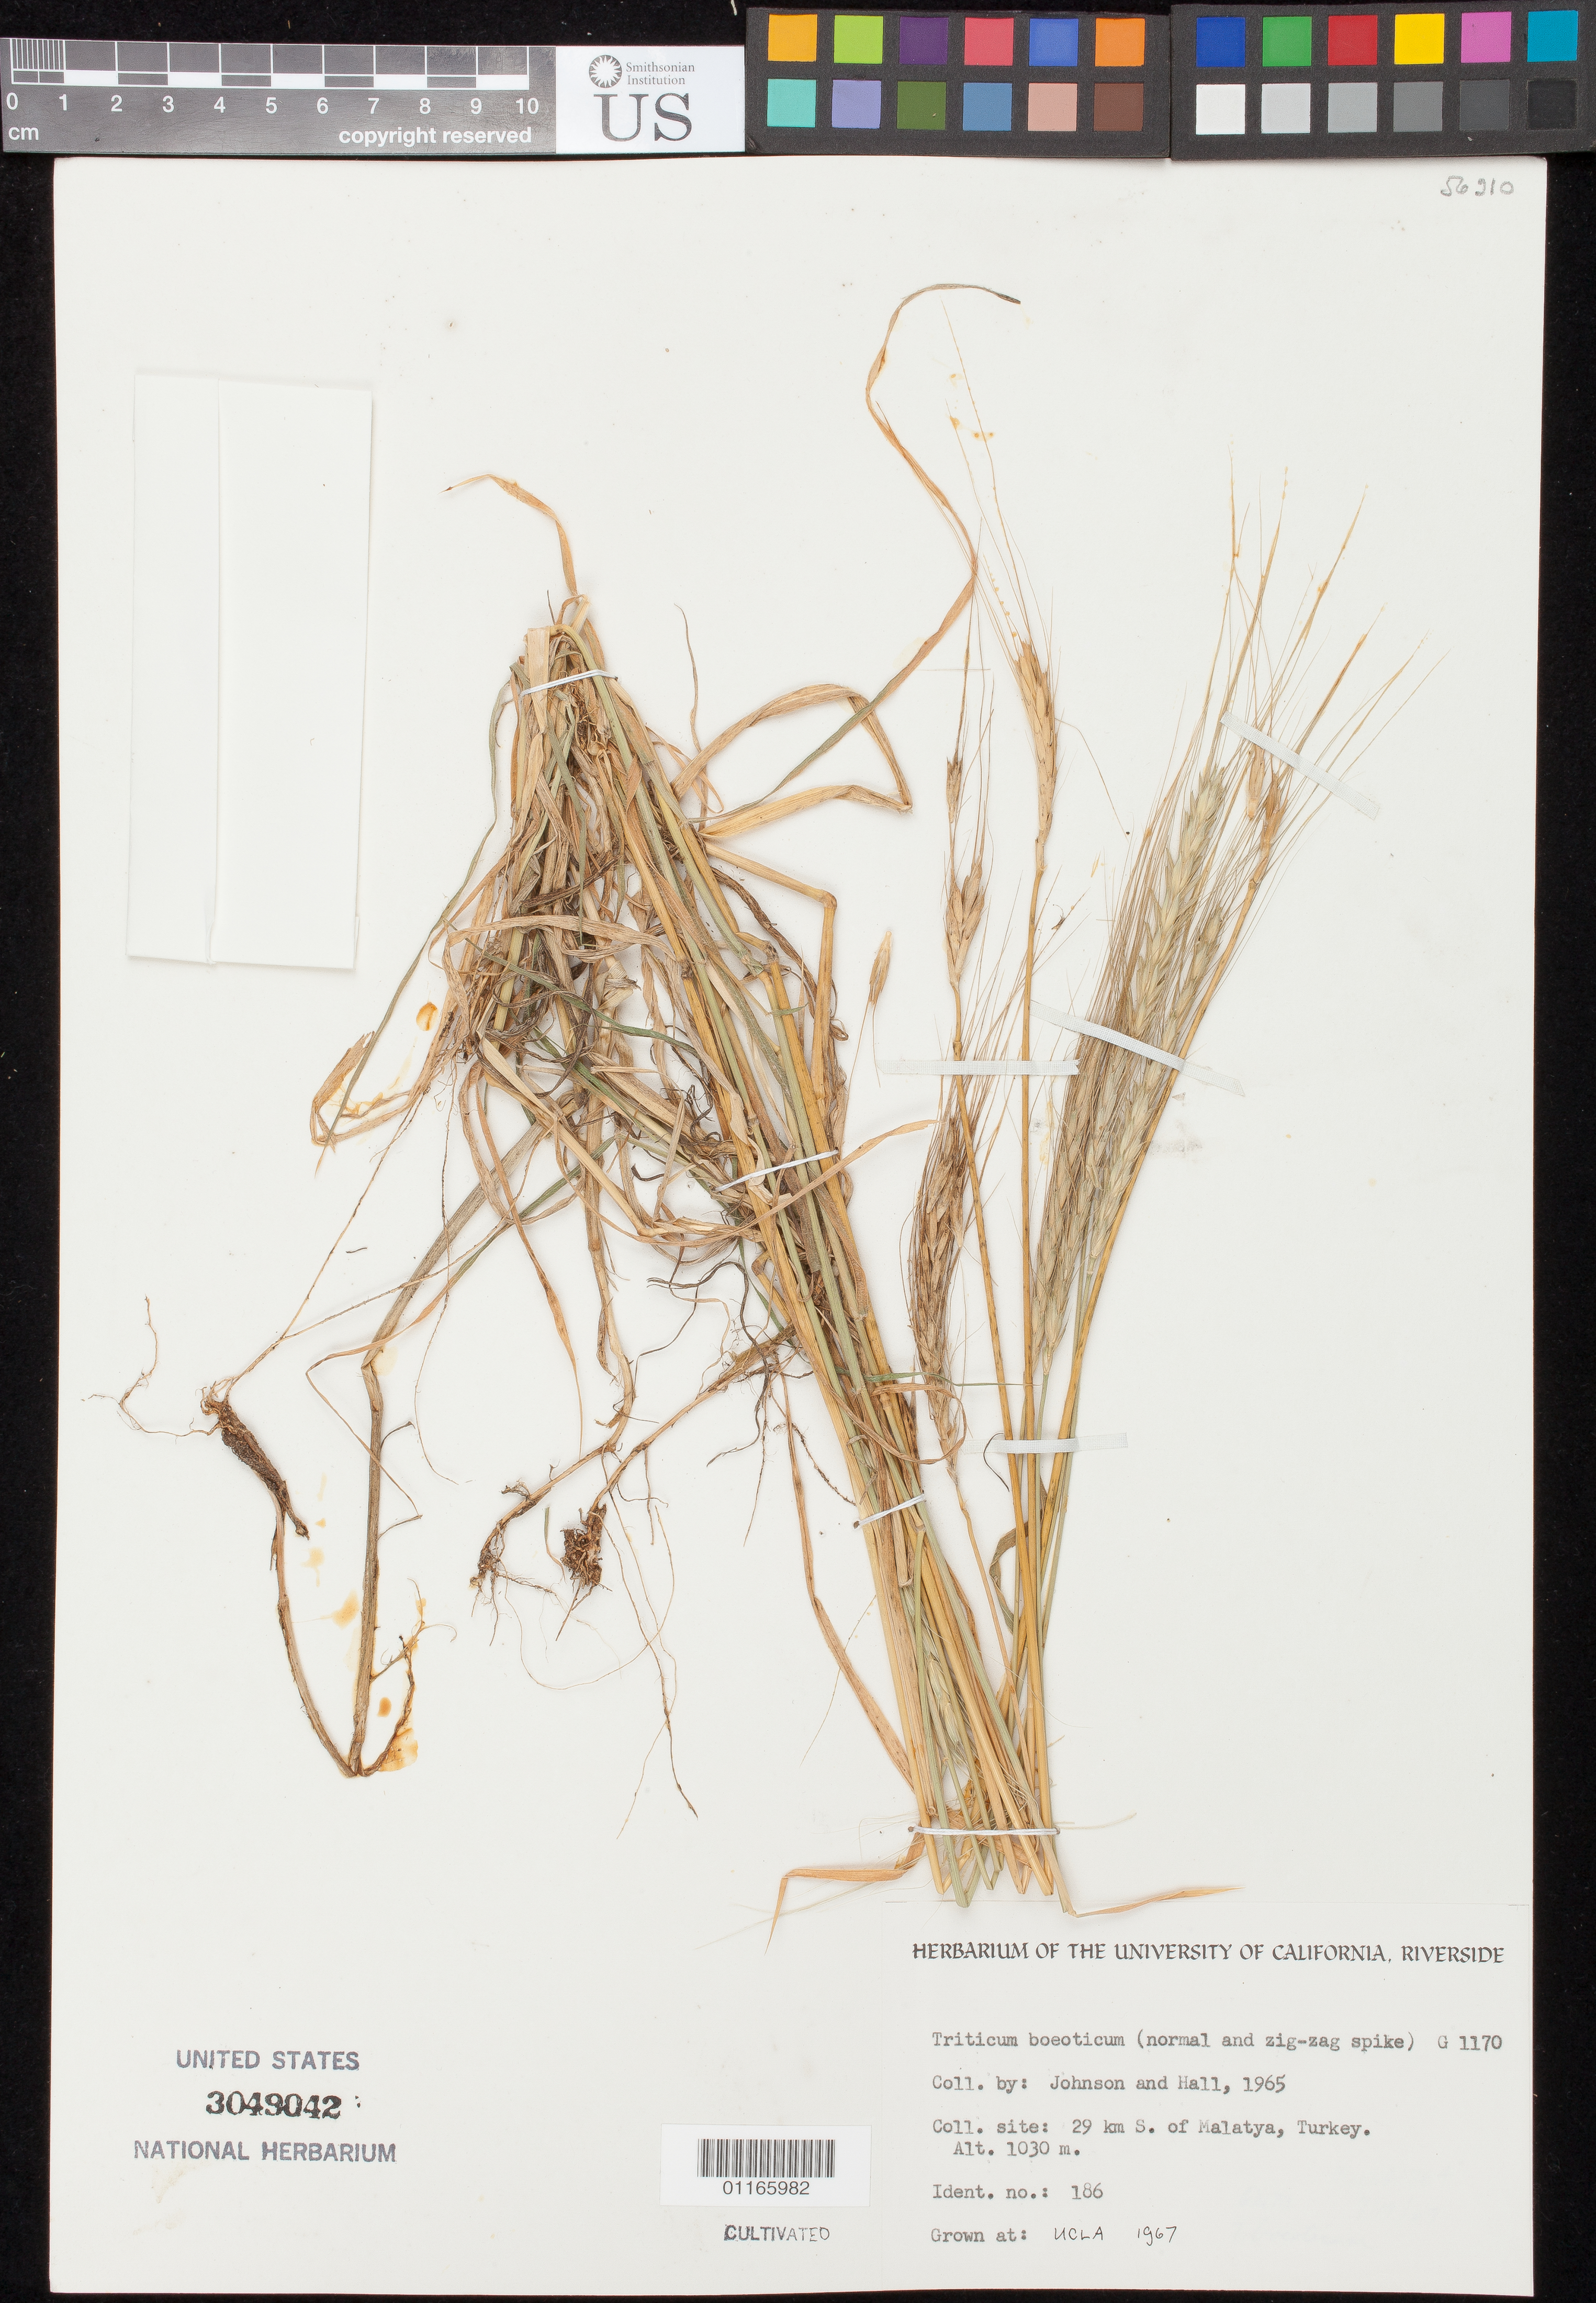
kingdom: Plantae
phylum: Tracheophyta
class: Liliopsida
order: Poales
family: Poaceae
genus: Triticum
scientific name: Triticum boeoticum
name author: Boiss.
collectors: -- Johnson & -- Hall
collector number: G1170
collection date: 1965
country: Turkey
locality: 29 km. S of Malatya.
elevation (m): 1030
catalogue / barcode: US 3049042